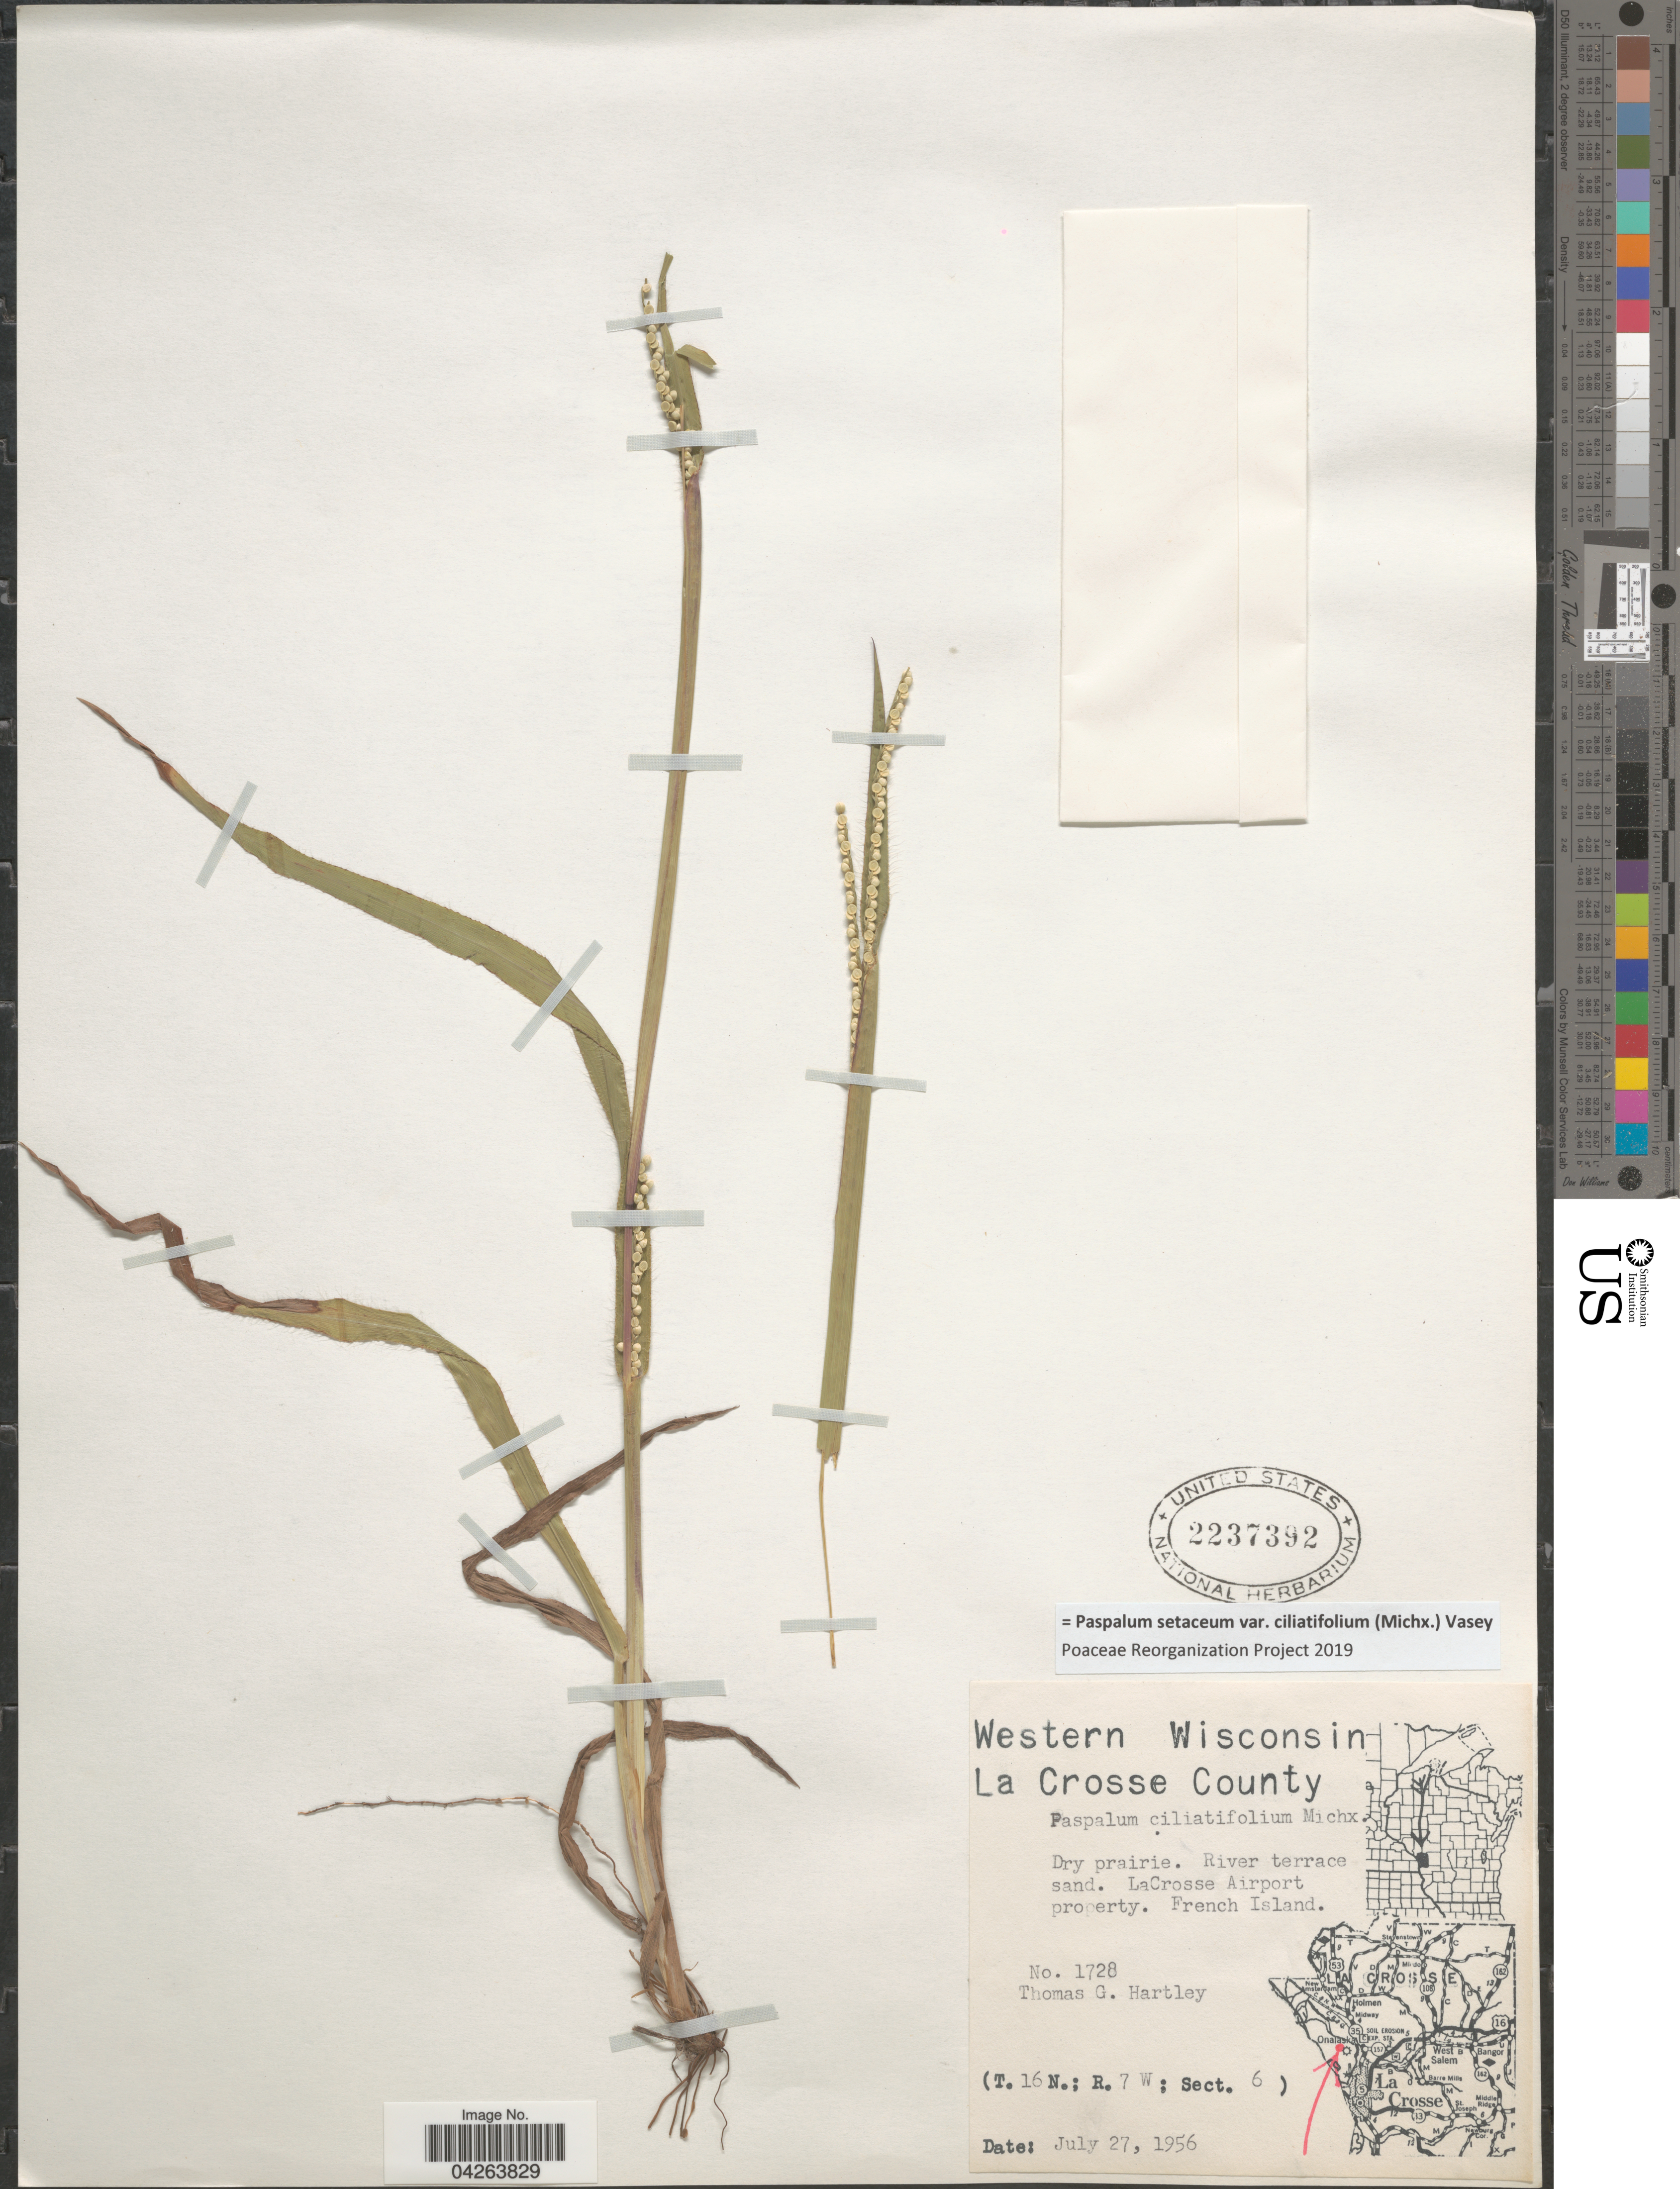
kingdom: Plantae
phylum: Tracheophyta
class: Liliopsida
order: Poales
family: Poaceae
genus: Paspalum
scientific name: Paspalum setaceum var. ciliatifolium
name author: (Michx.) Vasey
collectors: T. G. Hartley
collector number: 1728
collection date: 1956-07-27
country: United States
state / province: Wisconsin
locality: Western Wisconsin. La Crosse County. River terrace sand. LaCrosse Airport property. French Island. (T.16N.; R.7Q; Sect. 6).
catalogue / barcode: US 2237392